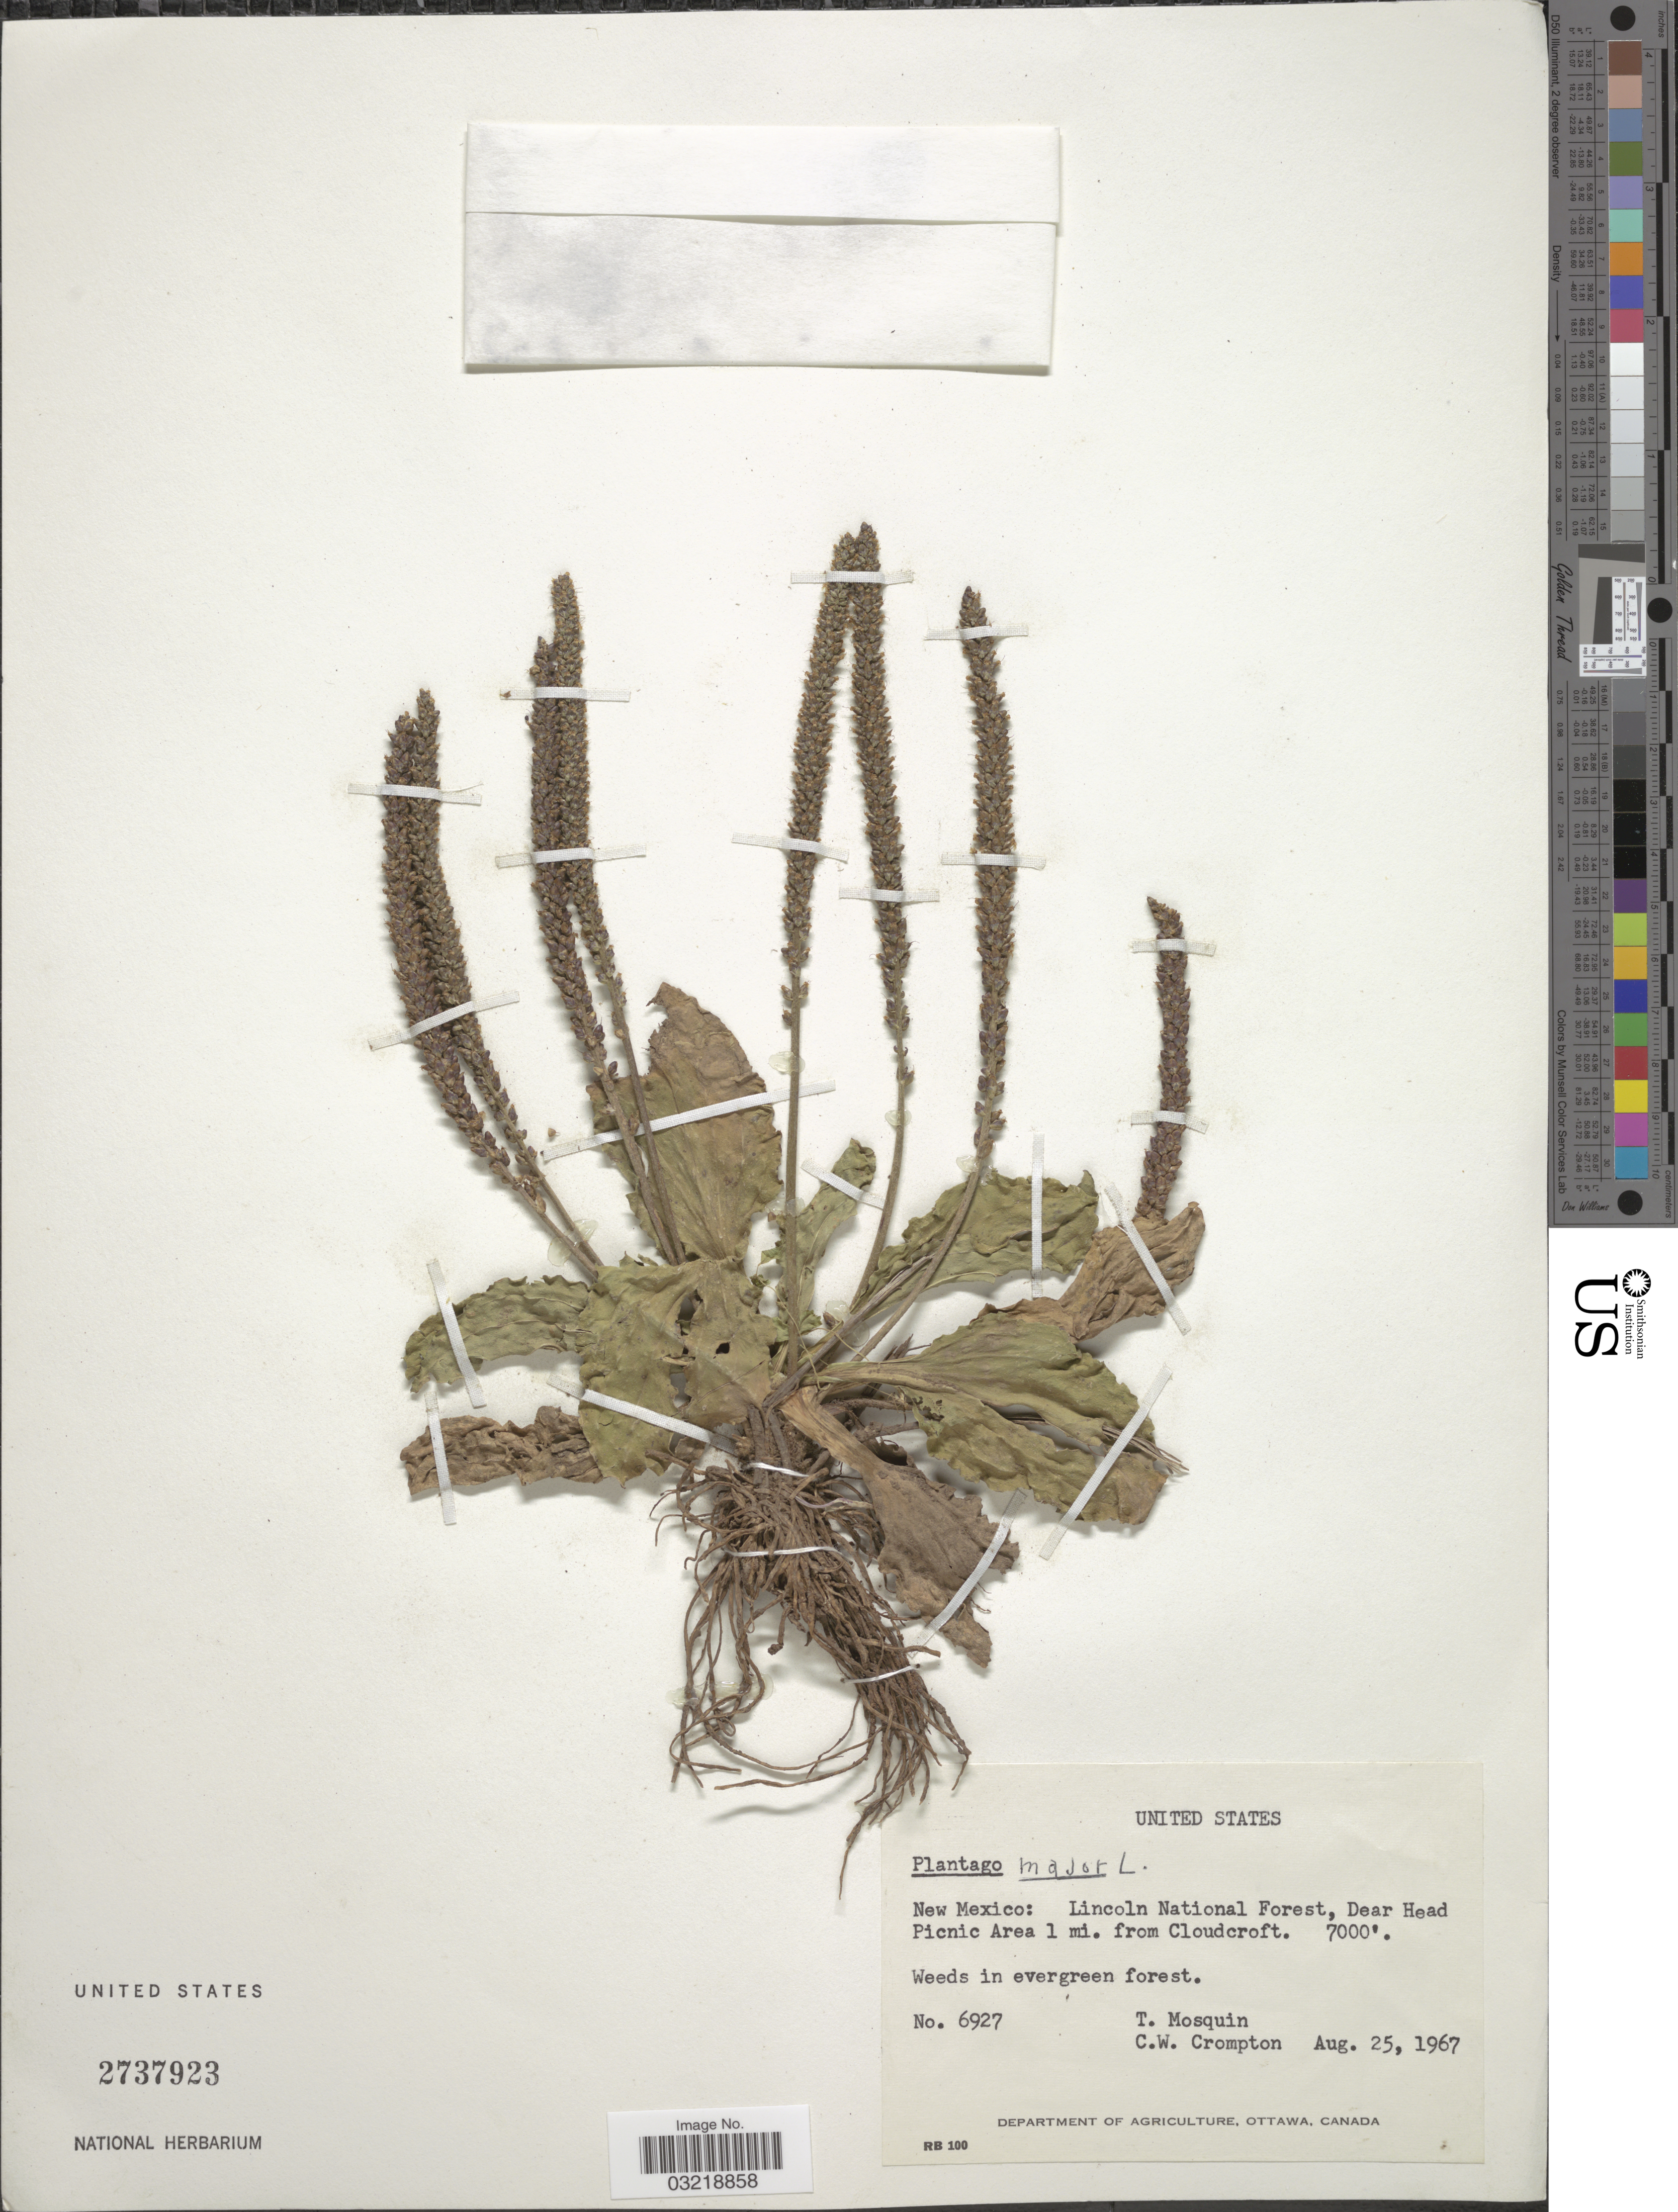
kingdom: Plantae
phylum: Tracheophyta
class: Magnoliopsida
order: Lamiales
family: Plantaginaceae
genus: Plantago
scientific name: Plantago major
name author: L.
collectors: T. Mosquin & C. W. Crompton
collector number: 6927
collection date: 1967-08-25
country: United States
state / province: New Mexico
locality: Lincoln National Forest, Dear Head Picnic Area 1 mi. from Cloudcroft.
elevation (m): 2134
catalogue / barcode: US 2737923